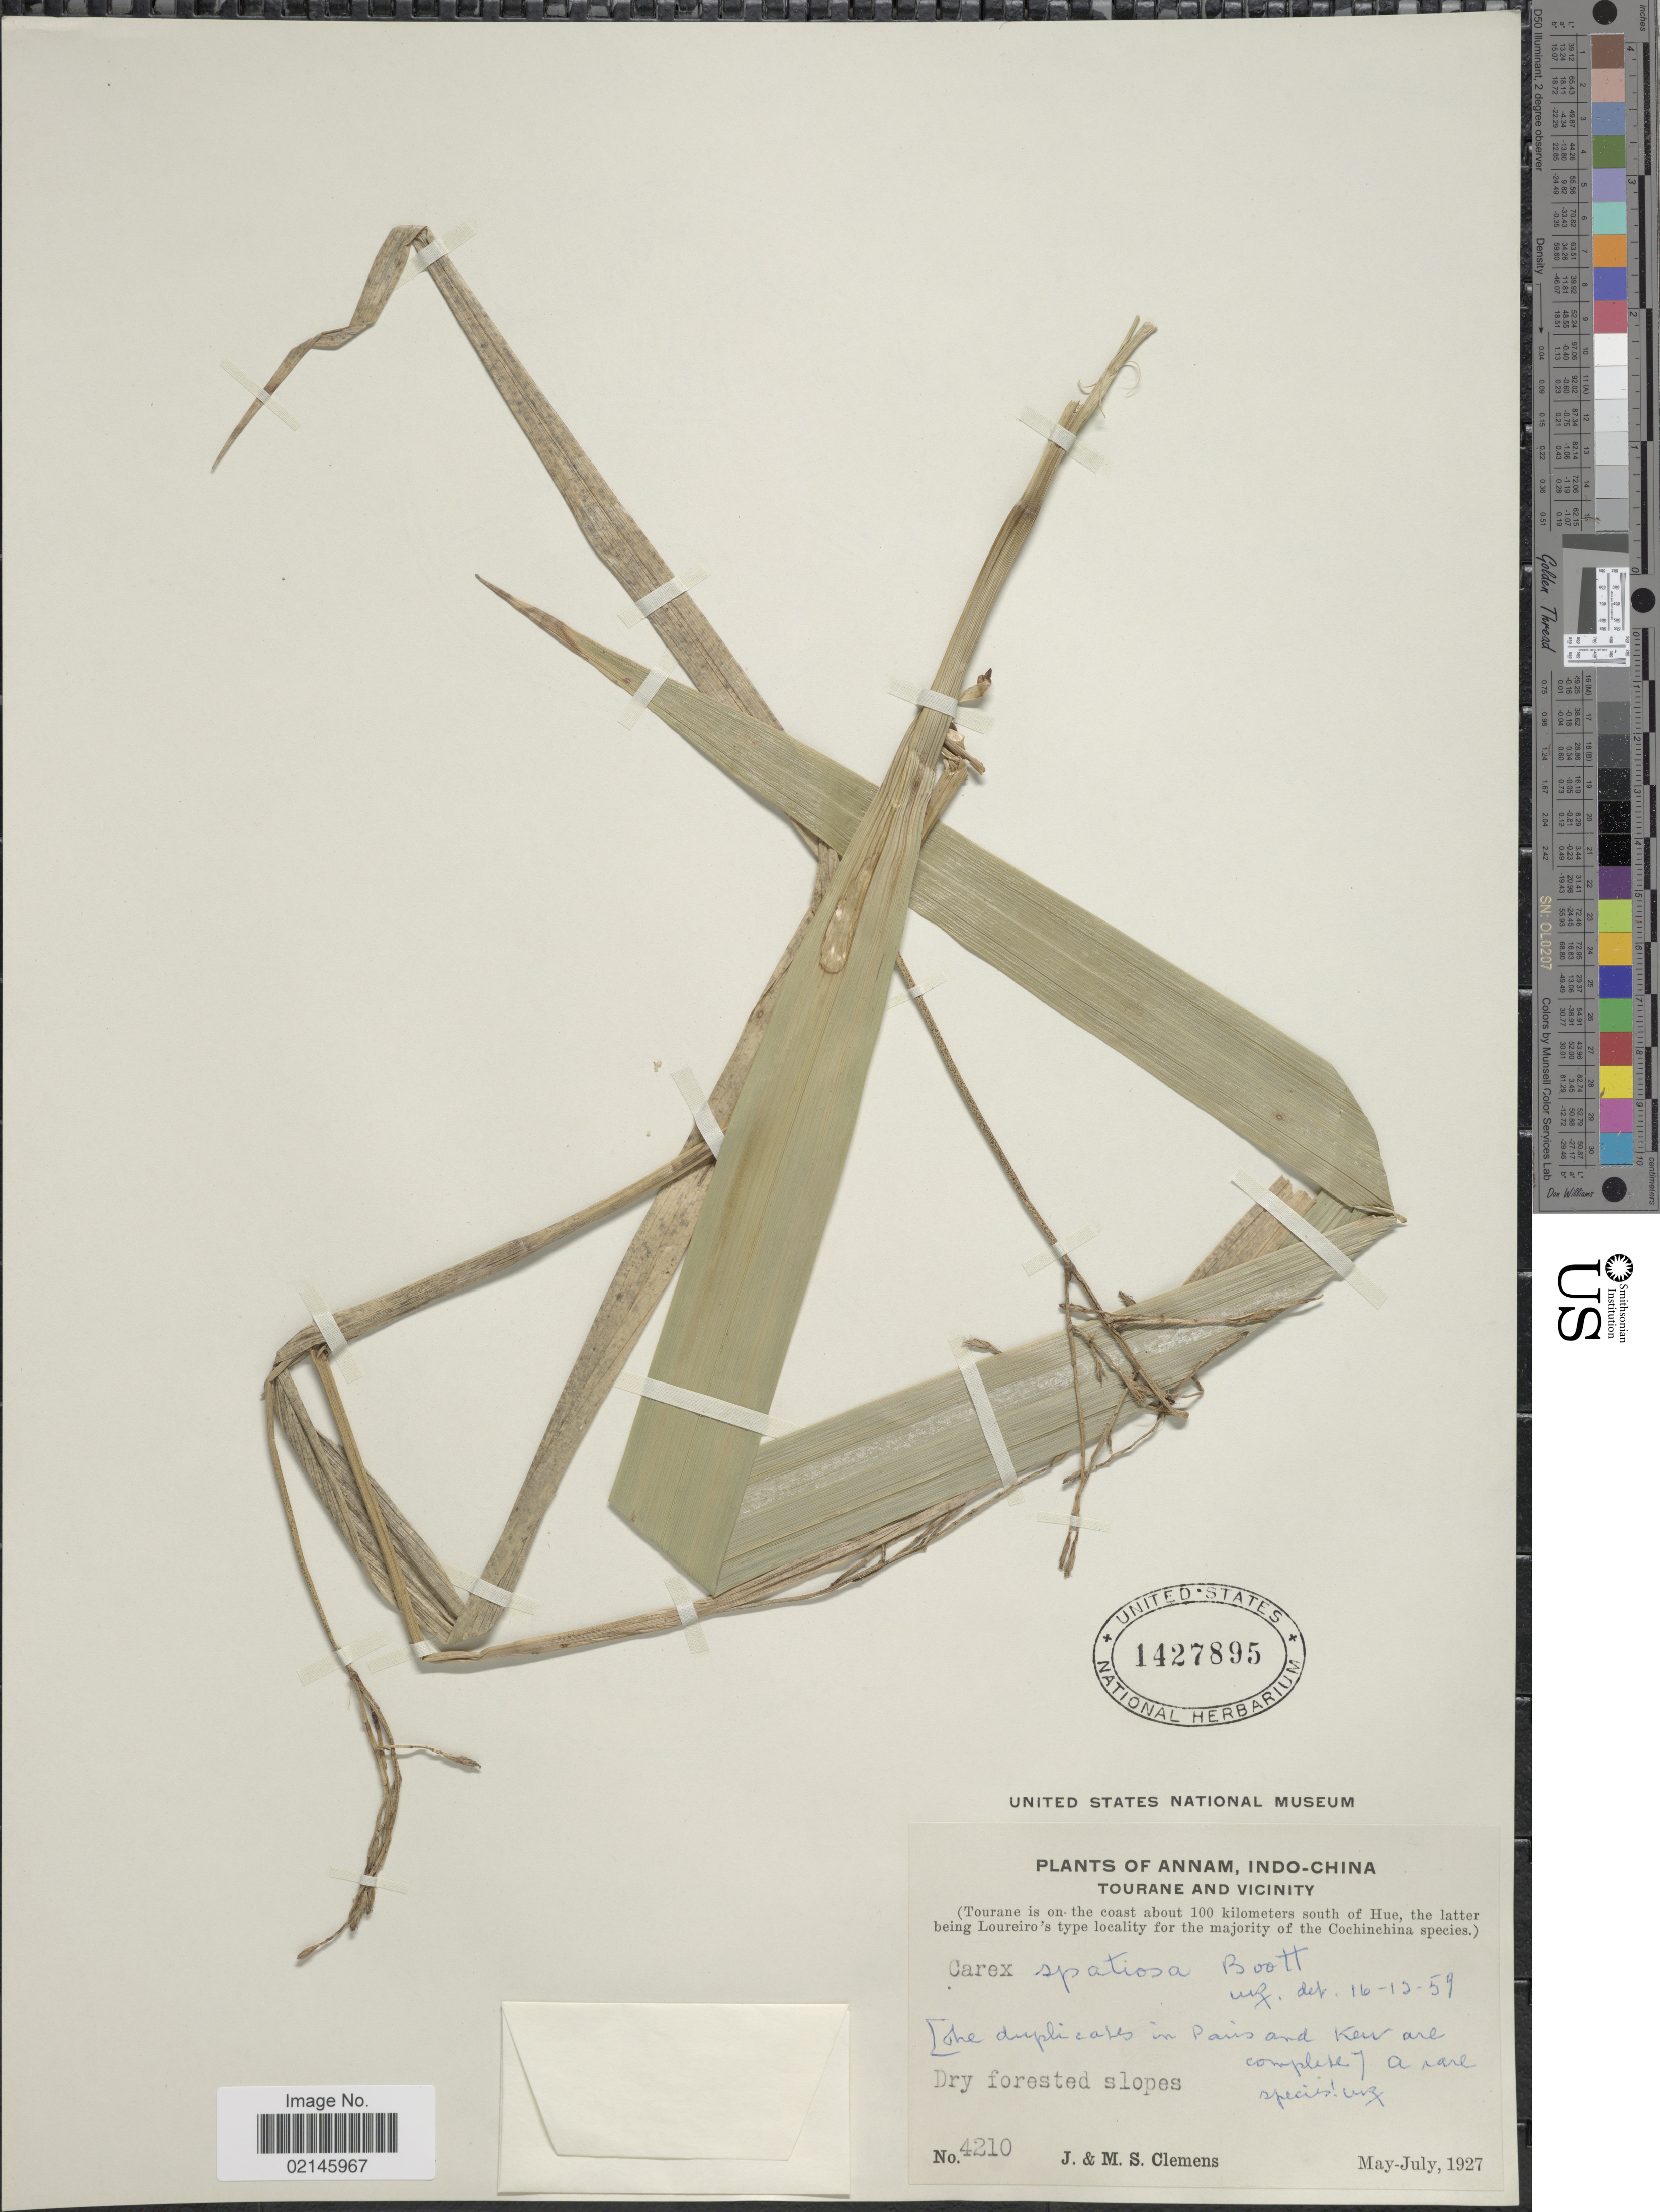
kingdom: Plantae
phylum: Tracheophyta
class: Liliopsida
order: Poales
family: Cyperaceae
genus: Carex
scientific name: Carex commixta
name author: Steud.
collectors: J. Clemens & M. S. Clemens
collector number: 4210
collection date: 1927-05/1927-07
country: Vietnam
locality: Annam, Indo-China Tourane and Vicinity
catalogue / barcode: US 1427895